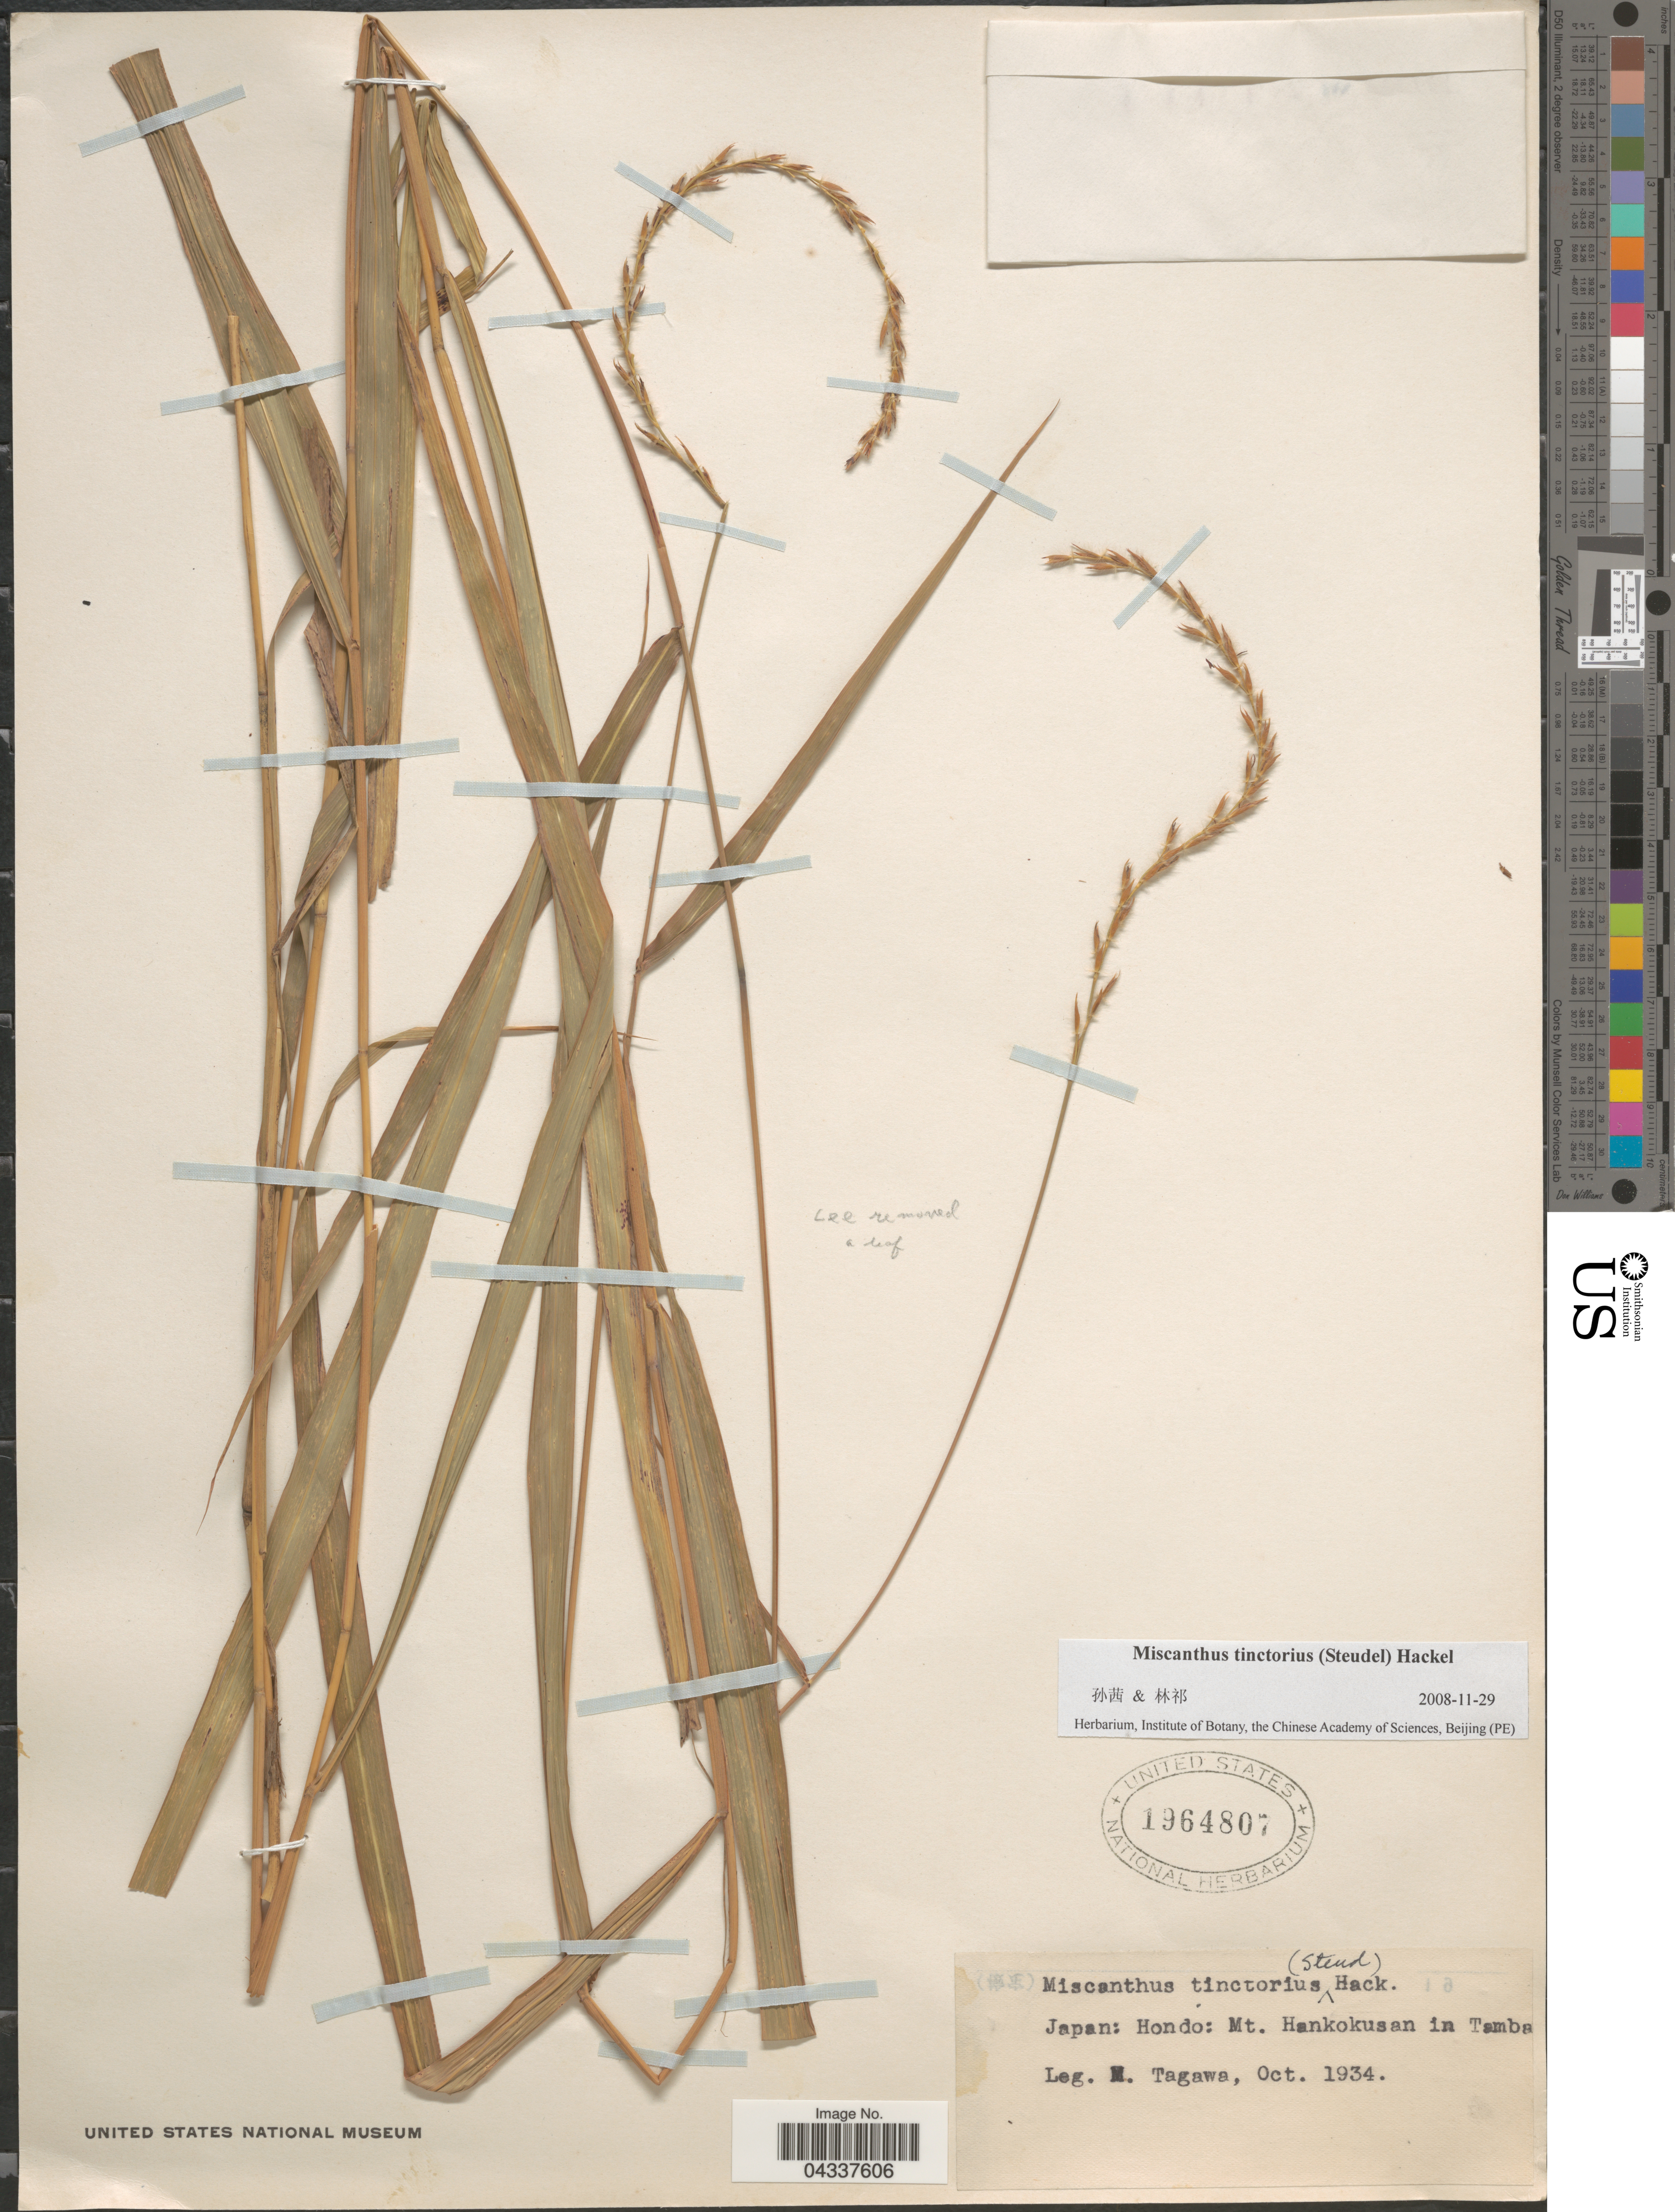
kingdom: Plantae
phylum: Tracheophyta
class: Liliopsida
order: Poales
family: Poaceae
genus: Miscanthus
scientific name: Miscanthus tinctorius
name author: (Steud.) Hack.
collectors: M. Tagawa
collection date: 1934-10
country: Japan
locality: Hondo: Mt. Hankokusan in Tamba.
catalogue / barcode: US 1964807